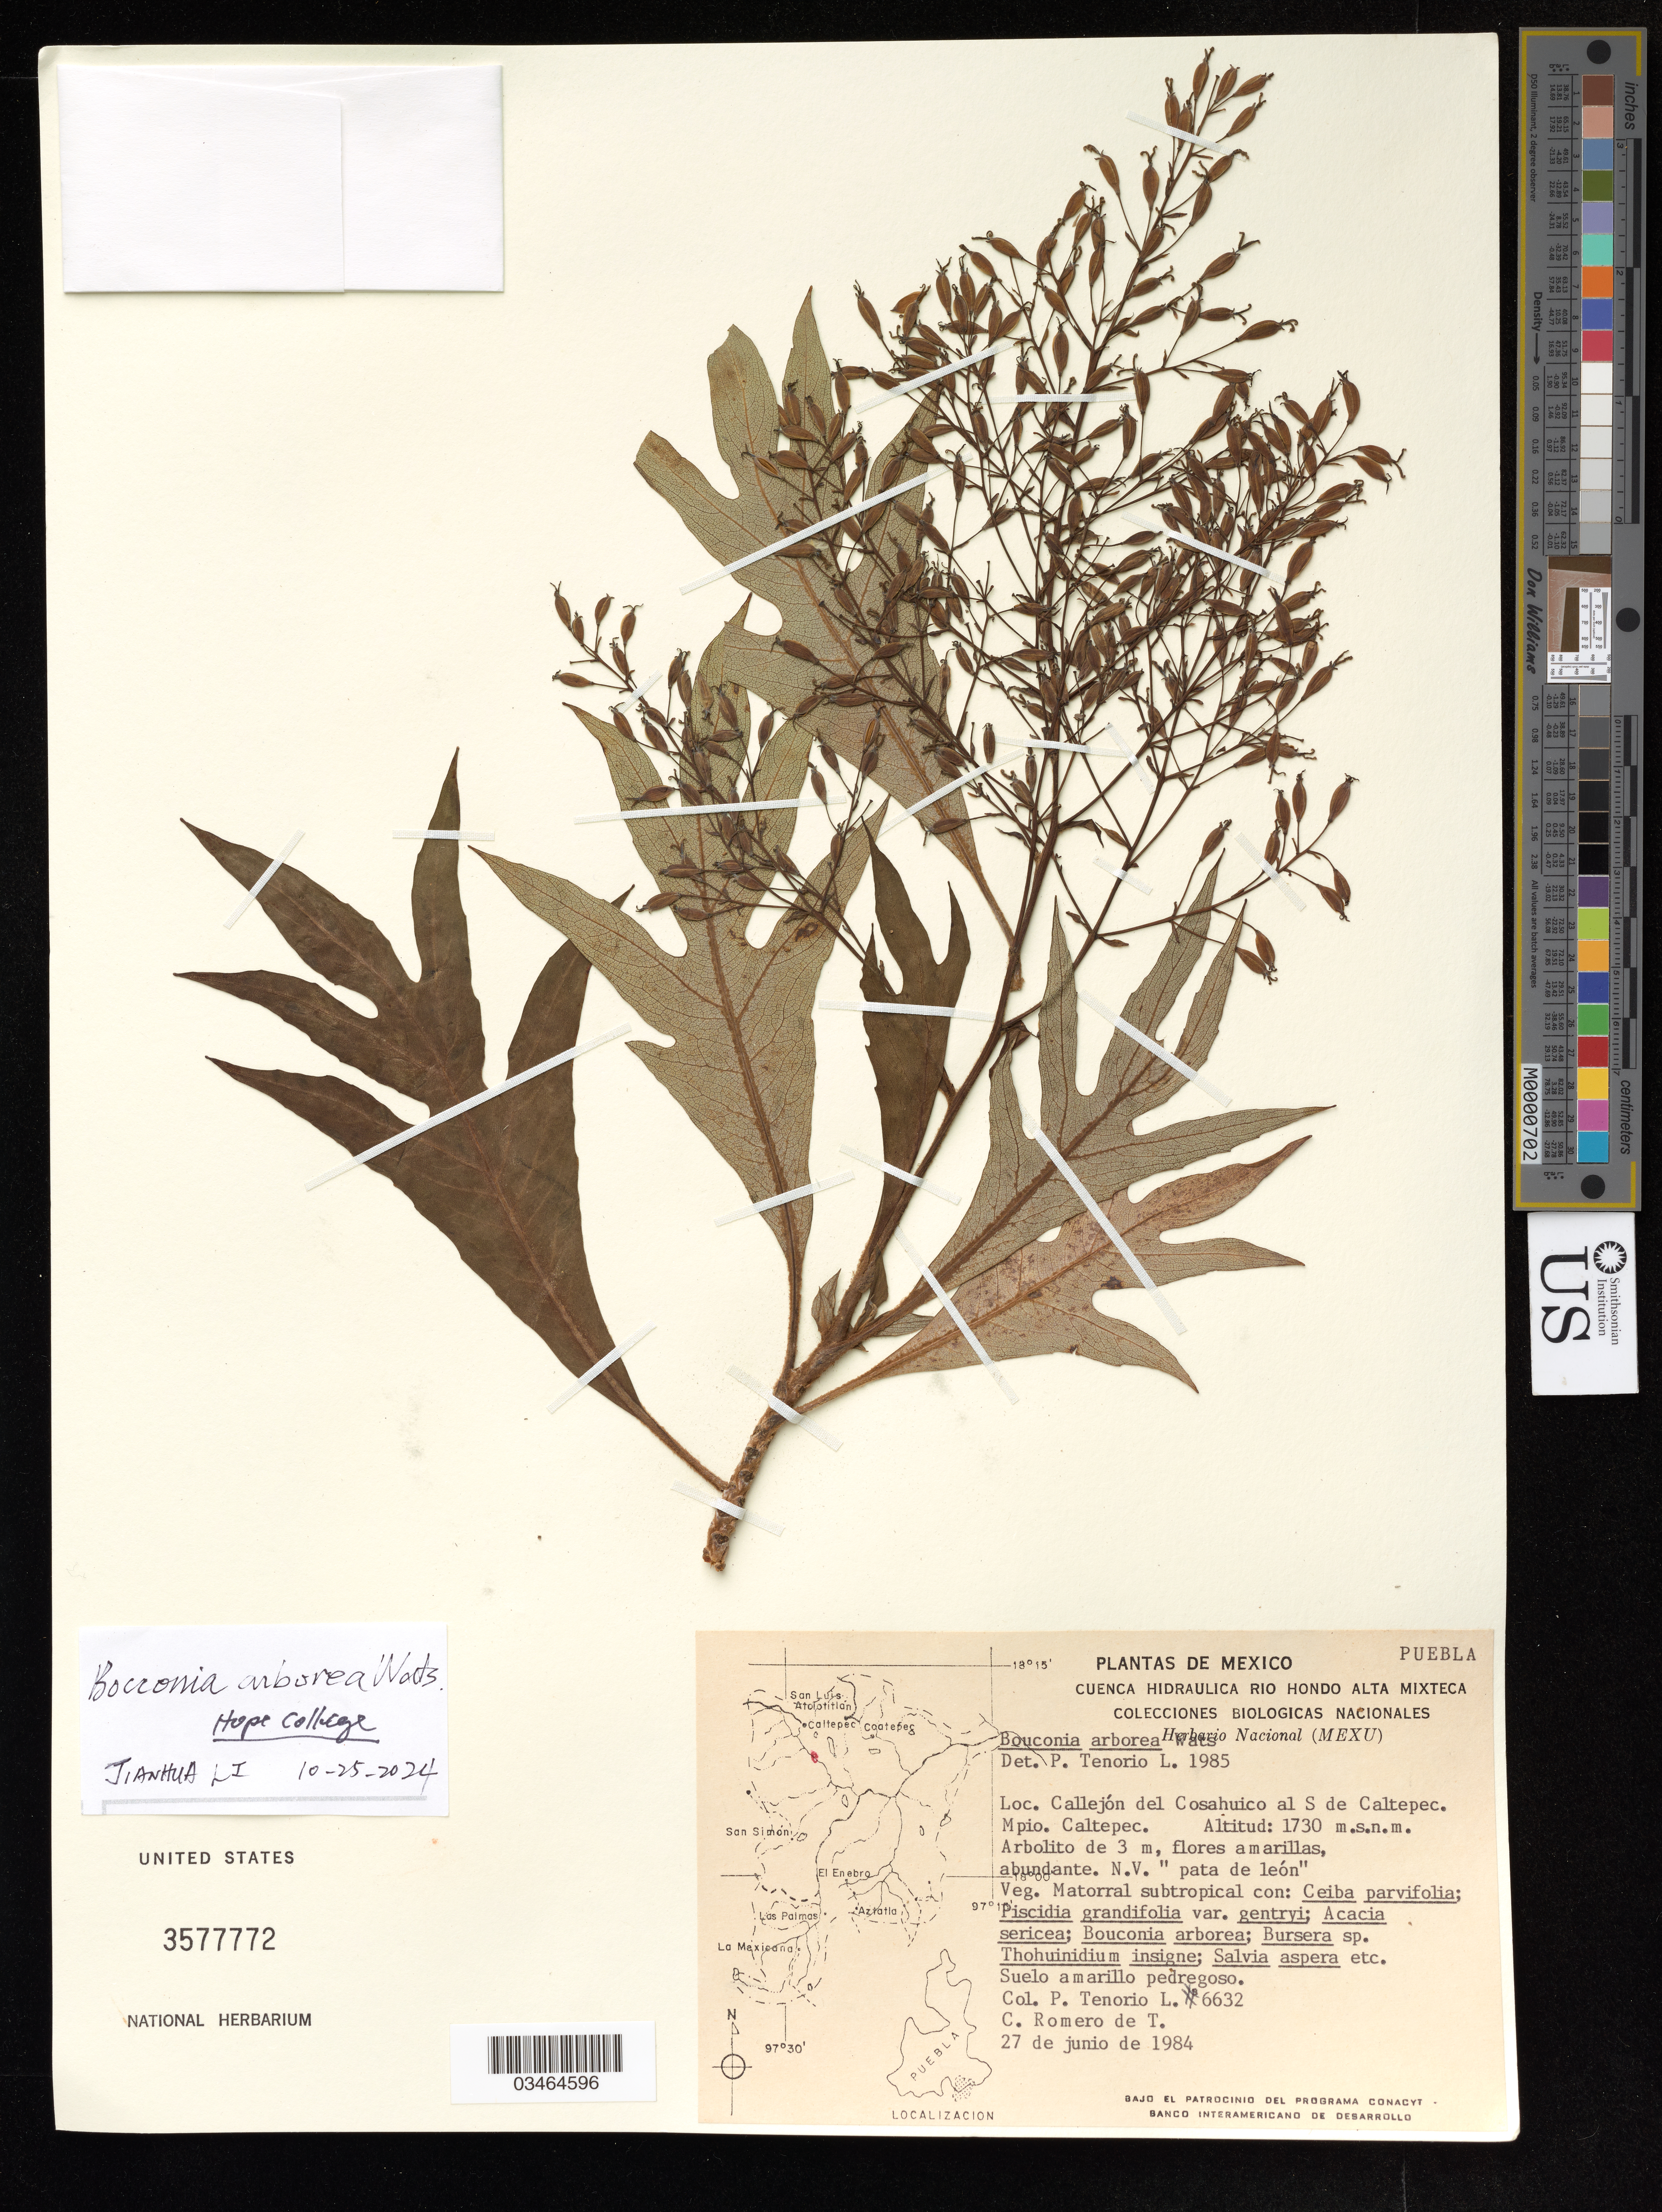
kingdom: Plantae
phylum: Tracheophyta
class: Magnoliopsida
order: Ranunculales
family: Papaveraceae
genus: Bocconia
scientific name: Bocconia arborea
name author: S. Watson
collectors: P. Tenorio Lezama & C. Romero de T.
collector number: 6632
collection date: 1984-06-27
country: Mexico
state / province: Puebla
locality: Callejón del Cosahuico al S de Caltepec. Mpio. Caltepec.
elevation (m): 1730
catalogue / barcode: US 3577772